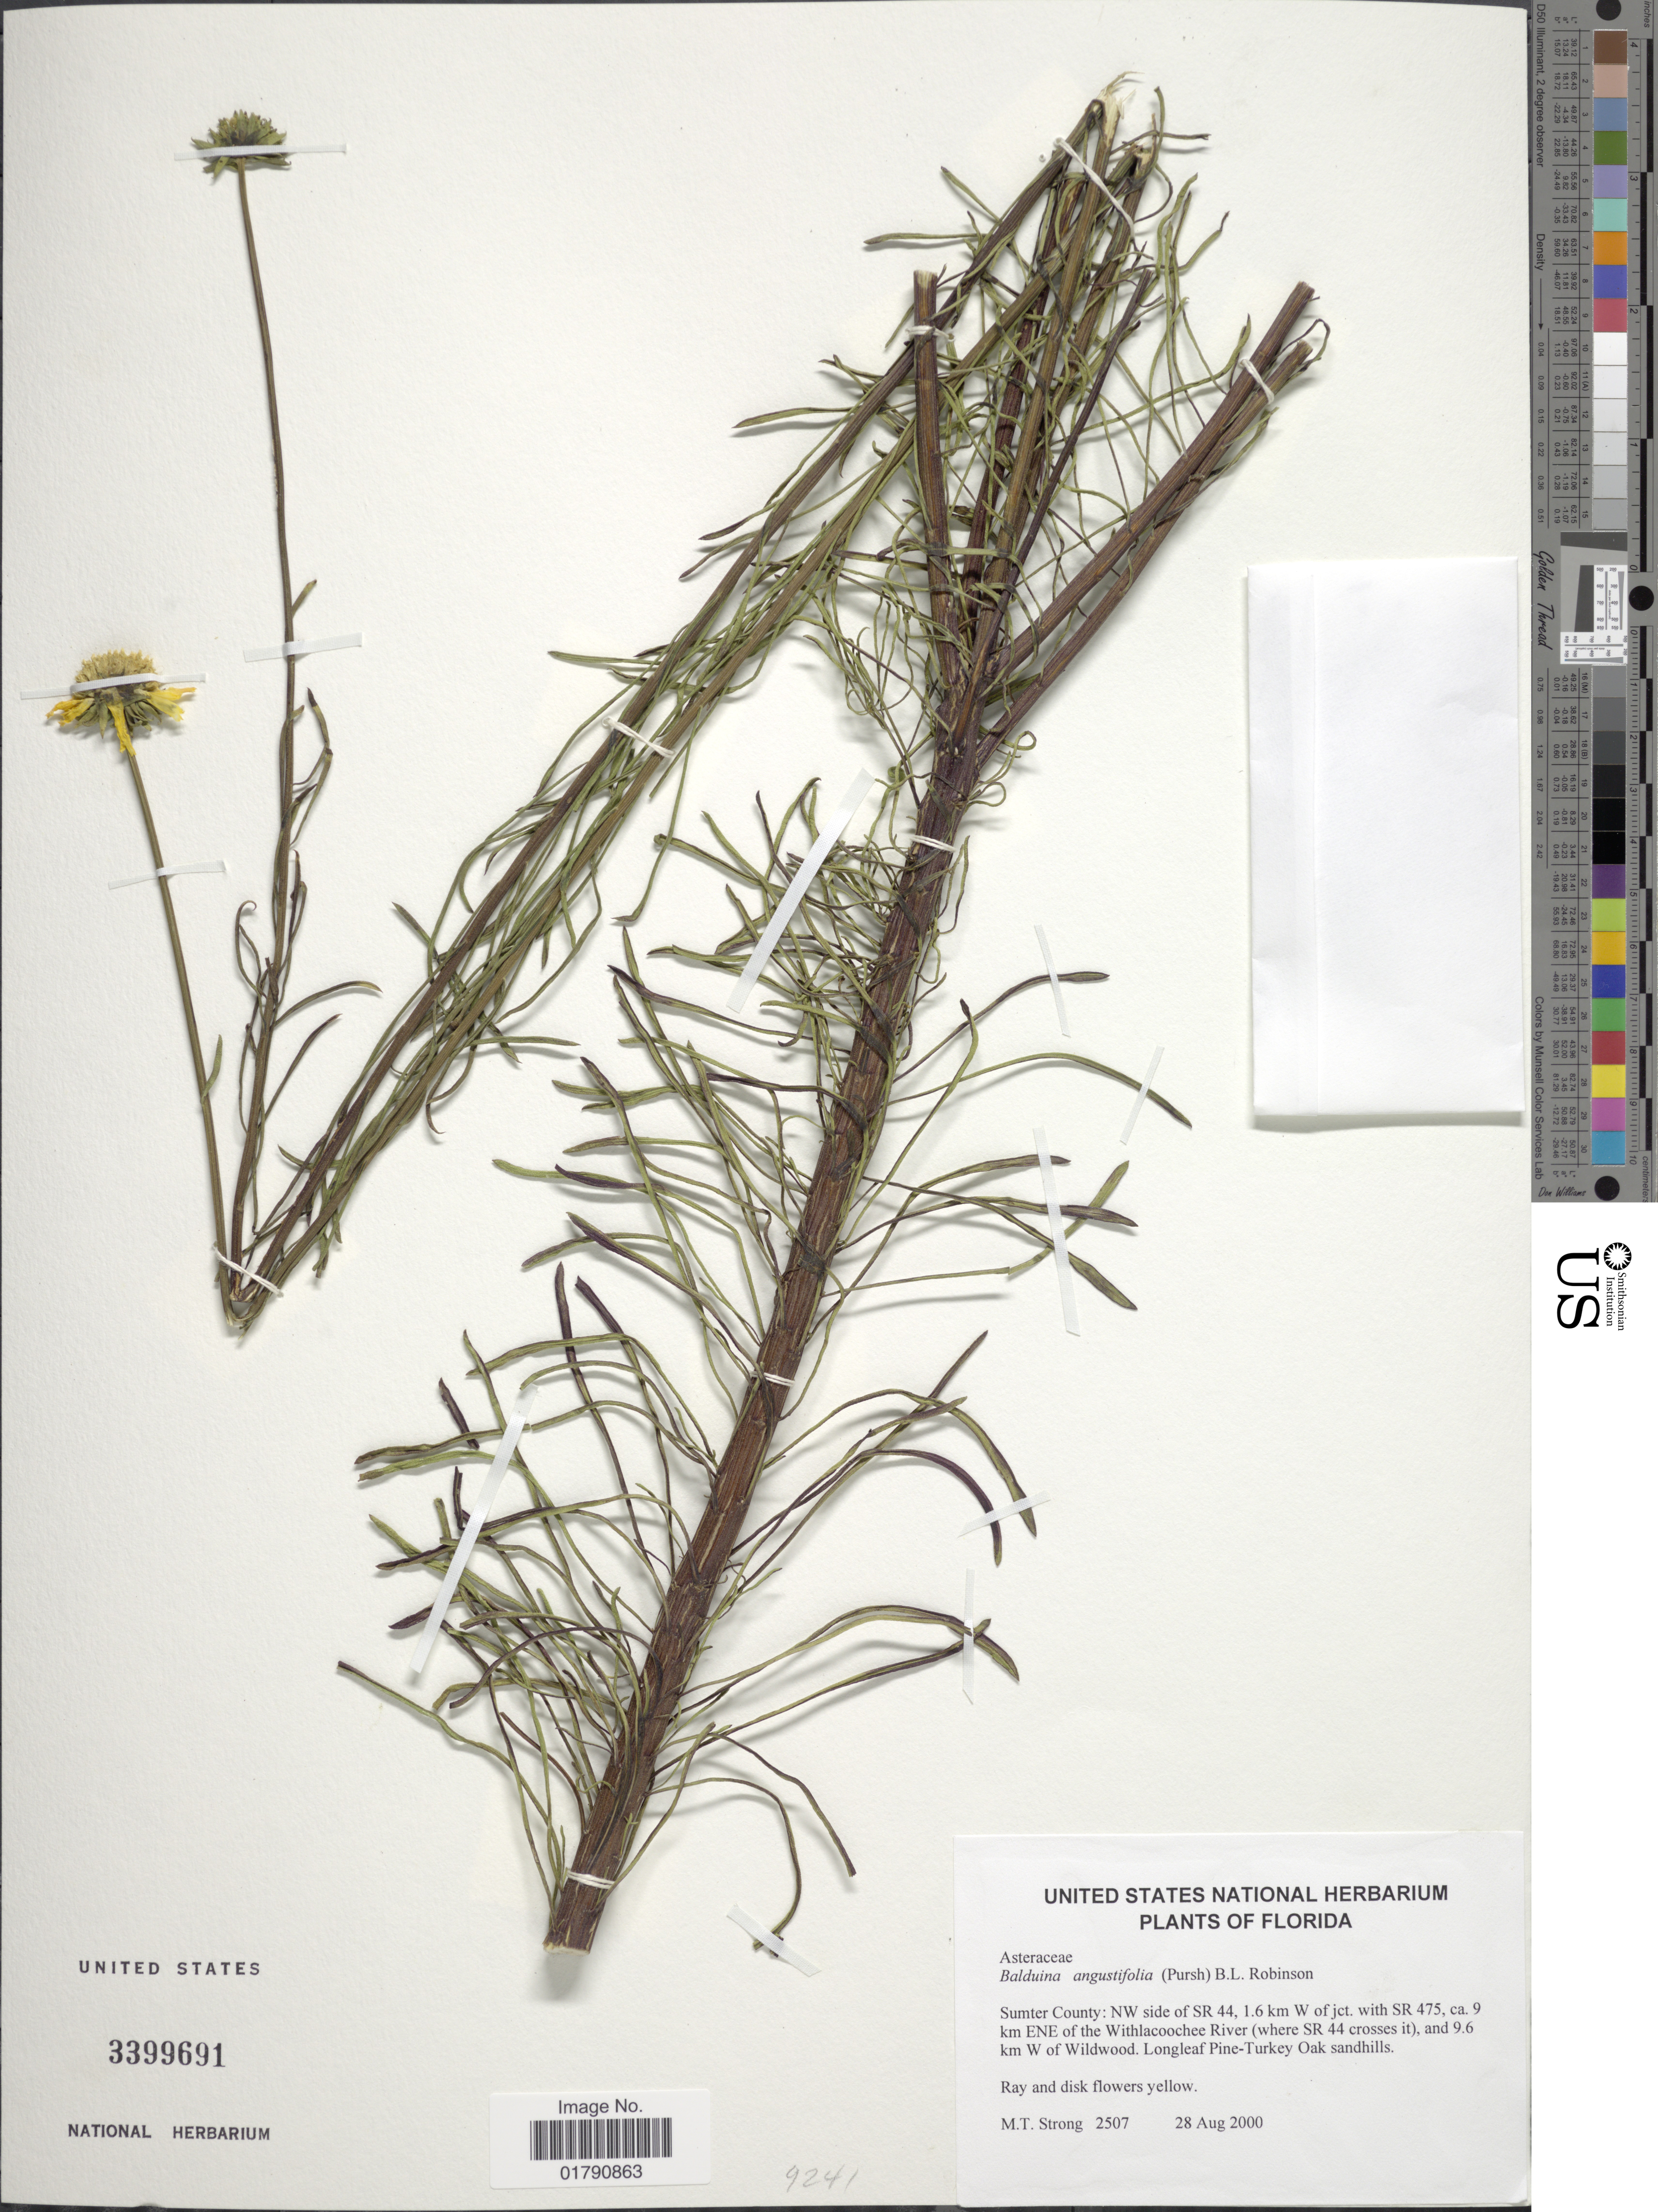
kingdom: Plantae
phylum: Tracheophyta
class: Magnoliopsida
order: Asterales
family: Asteraceae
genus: Balduina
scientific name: Balduina angustifolia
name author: (Pursh) B.L. Rob.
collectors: M. T. Strong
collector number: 2507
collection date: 2000-08-28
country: United States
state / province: Florida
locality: Sumter County, NW side of SR 44, 1.6 km W of jct. with SR 475, ca 9 km ENE of the Withlacoochee River (where SR 44 crosses it), and 9.6 km W of Wildwood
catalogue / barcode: US 3399691